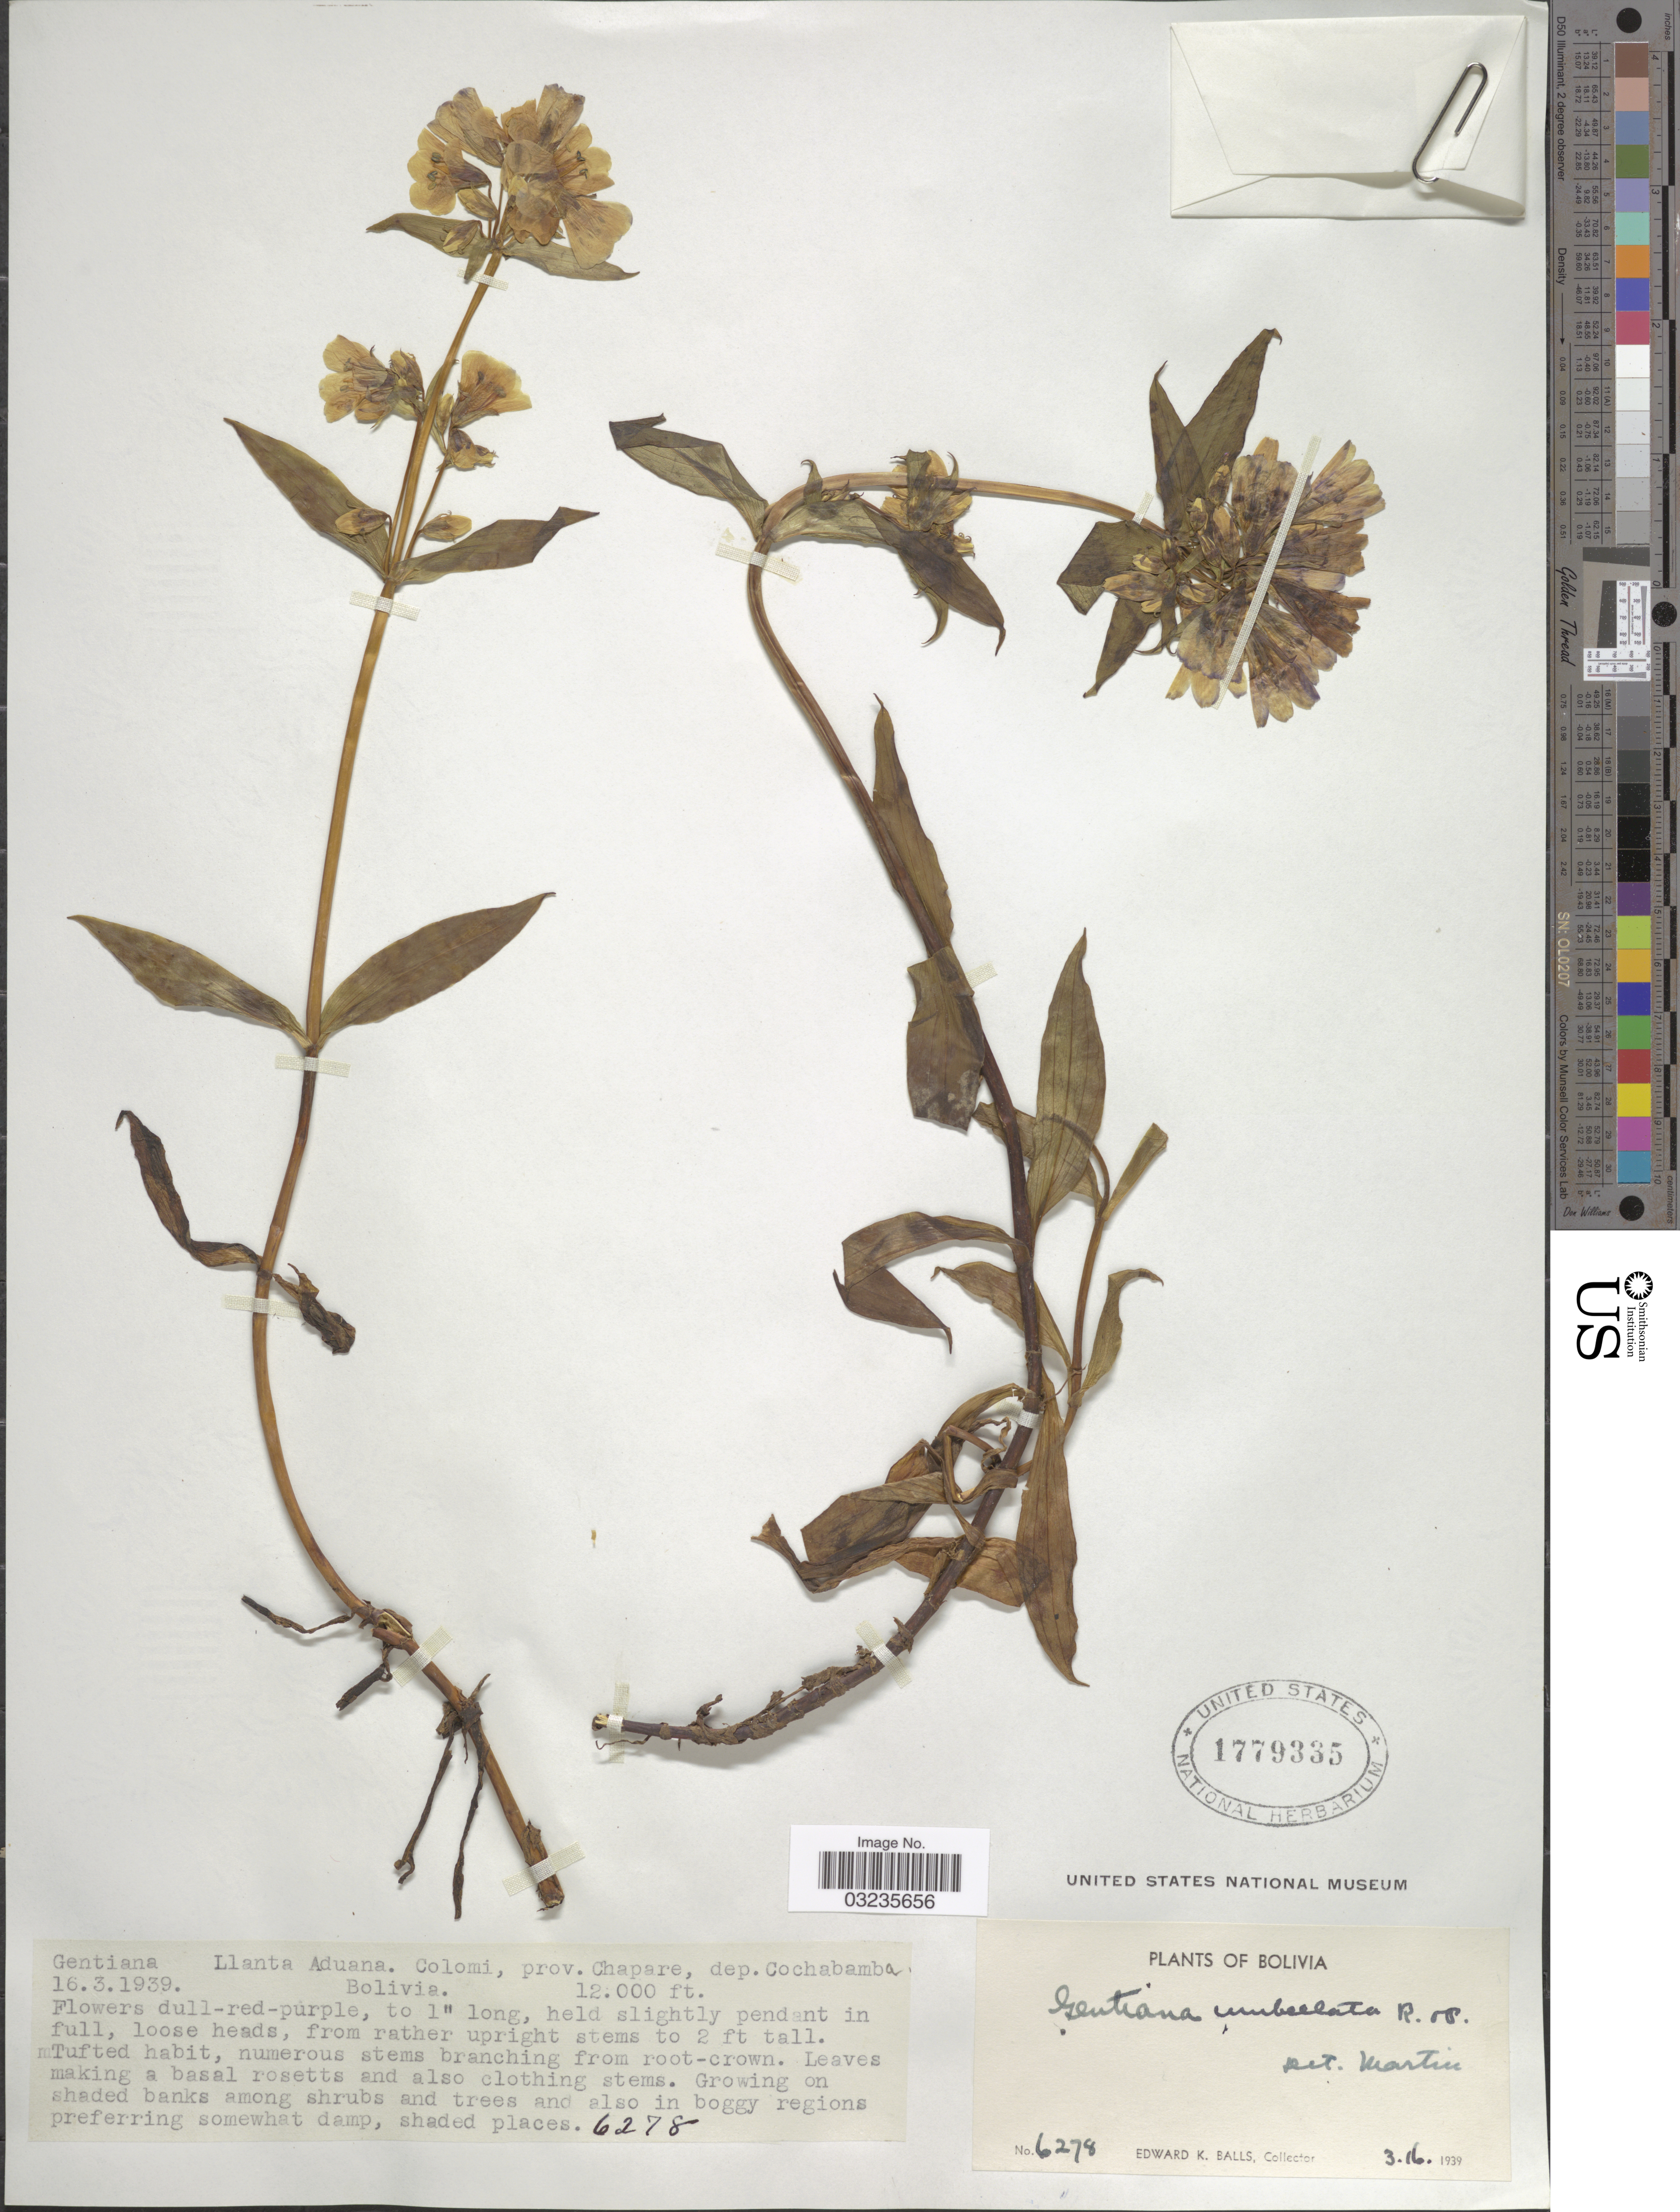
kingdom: Plantae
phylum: Tracheophyta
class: Magnoliopsida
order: Gentianales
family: Gentianaceae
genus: Gentianella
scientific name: Gentianella sp.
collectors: E. K. Balls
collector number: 6278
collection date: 1939-03-16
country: Bolivia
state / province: Cochabamba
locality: Llanta Aduana. Colomi, prov. Chapare, dep. Cochabamba.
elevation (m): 3658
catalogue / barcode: US 1779335